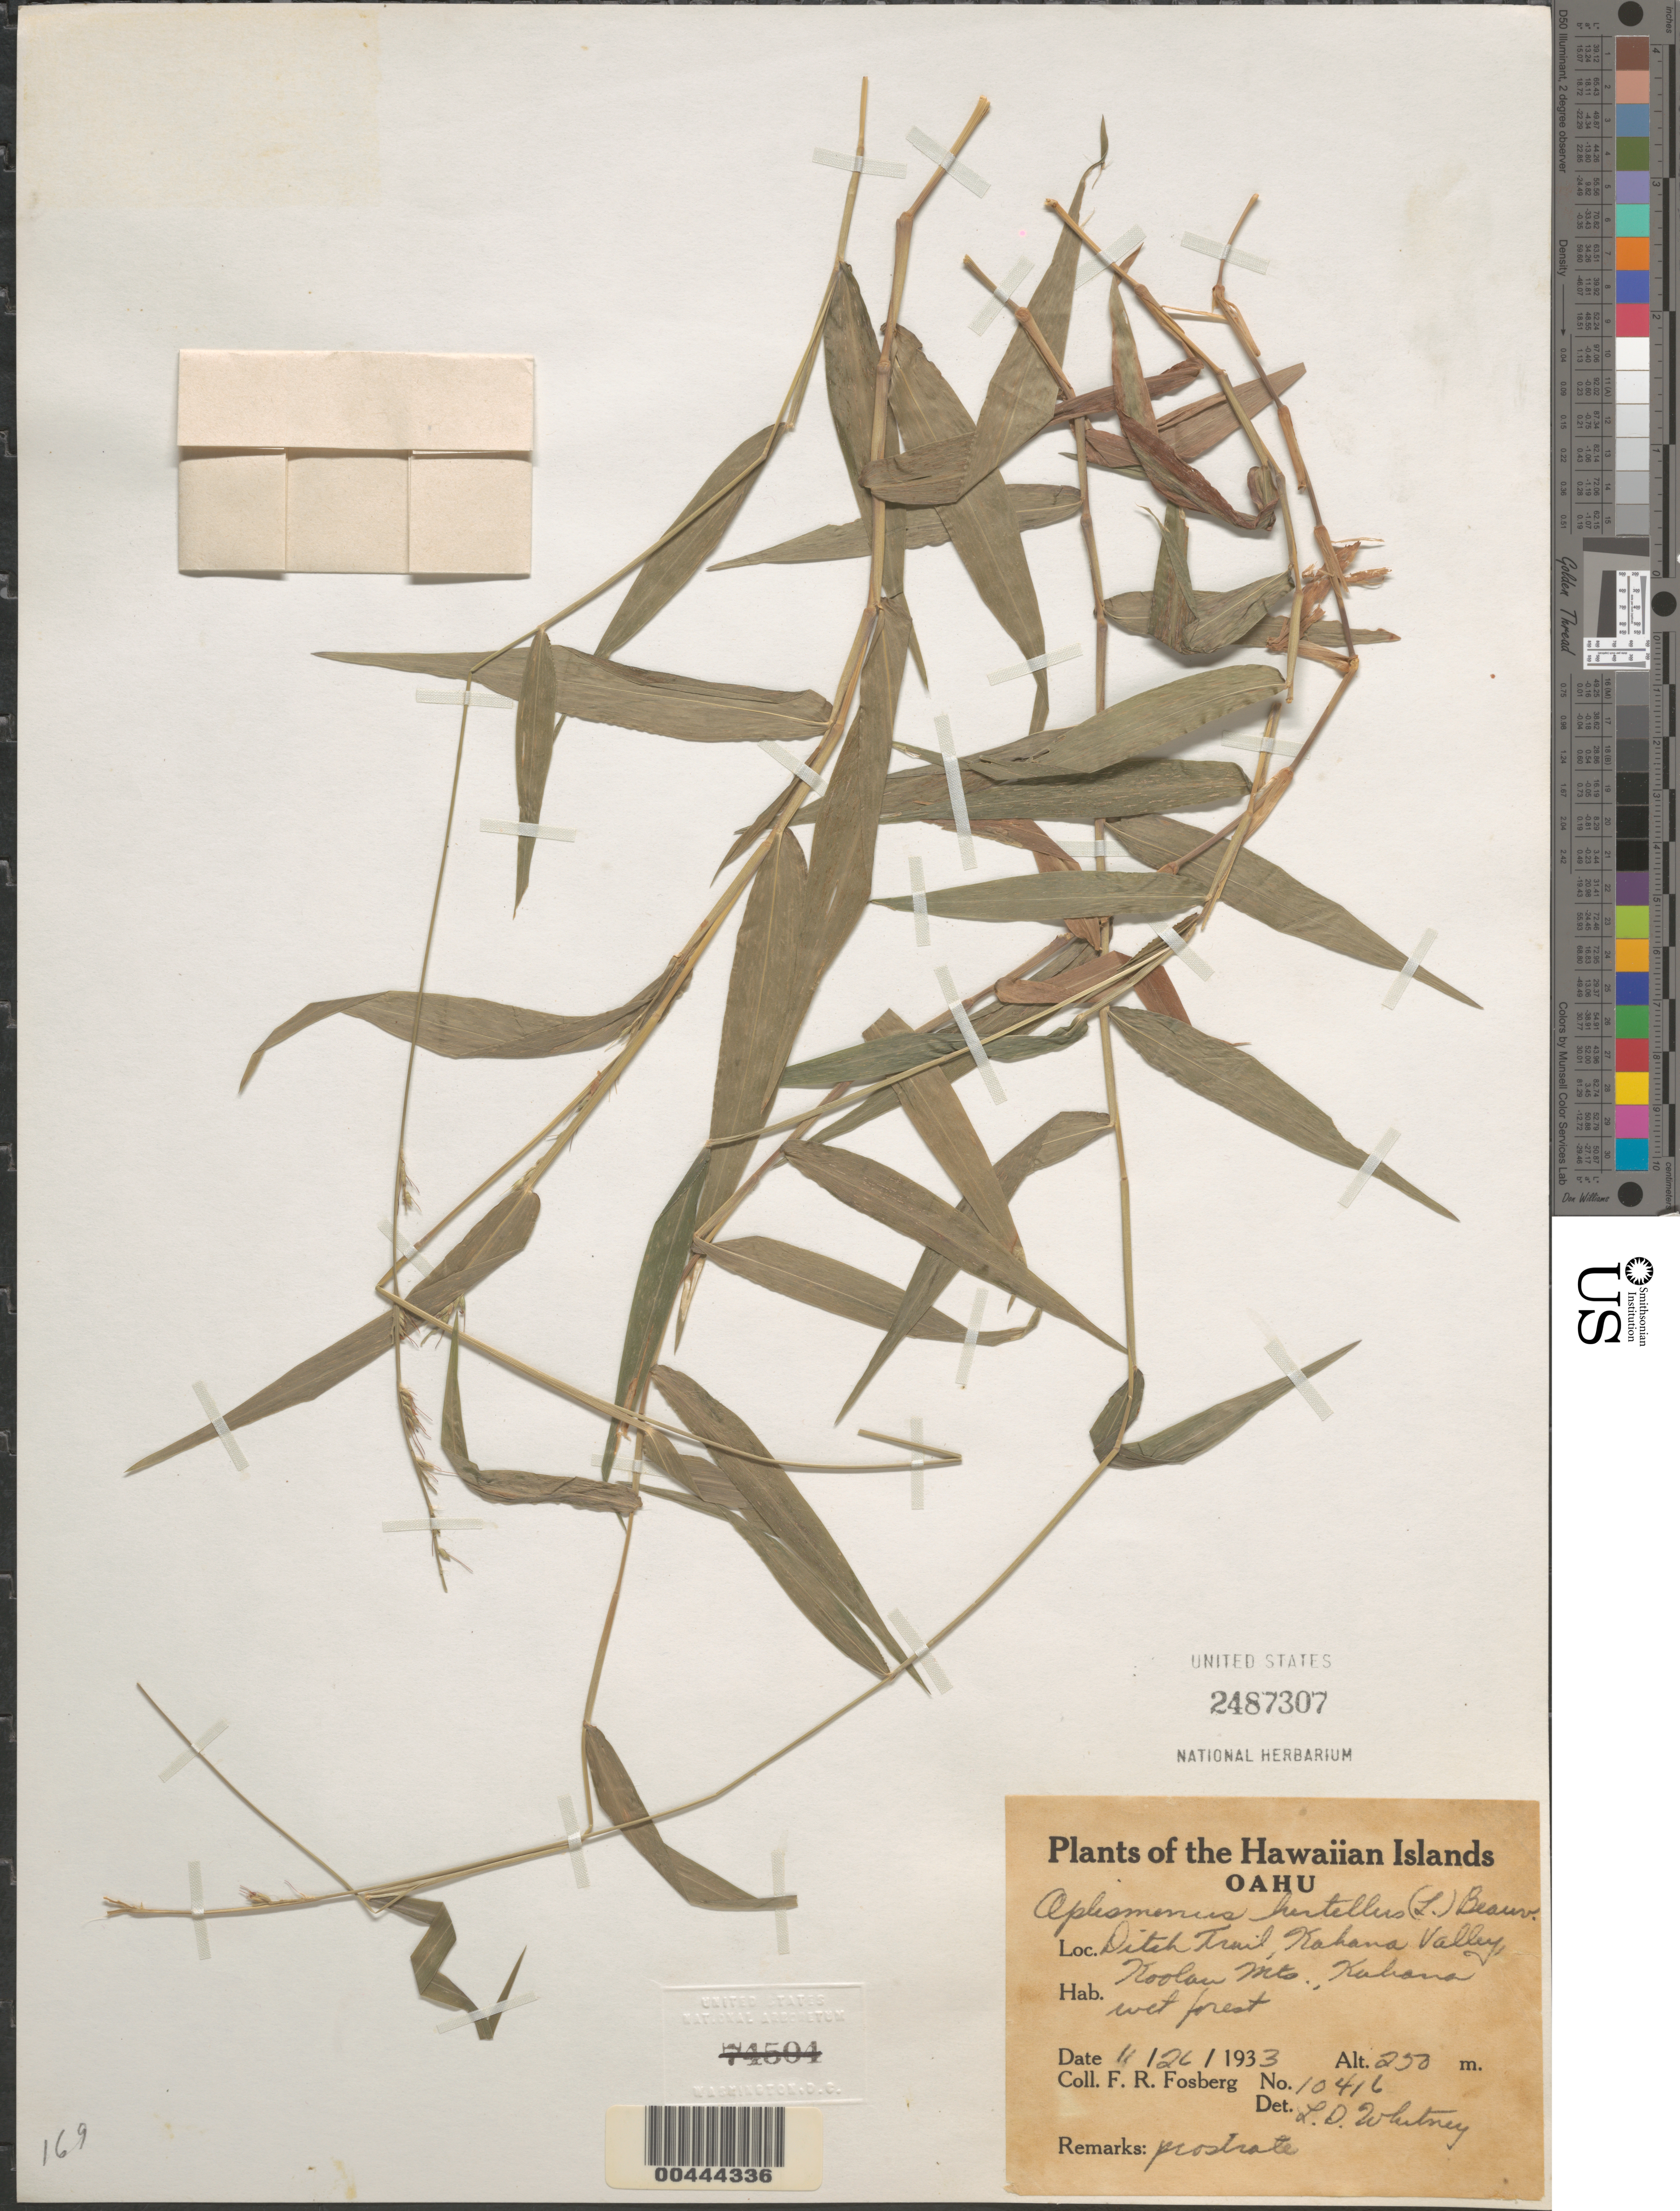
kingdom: Plantae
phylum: Tracheophyta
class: Liliopsida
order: Poales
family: Poaceae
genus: Oplismenus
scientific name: Oplismenus hirtellus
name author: (L.) P. Beauv.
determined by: Whitney, L. D.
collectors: F. R. Fosberg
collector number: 10416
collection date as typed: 26 Nov 1933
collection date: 1933-11-26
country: United States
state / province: Hawaii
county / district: Honolulu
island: Oahu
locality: Ditch Trail, Kahana Valley, Koolau Mts., Kahana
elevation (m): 250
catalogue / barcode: US 2487307